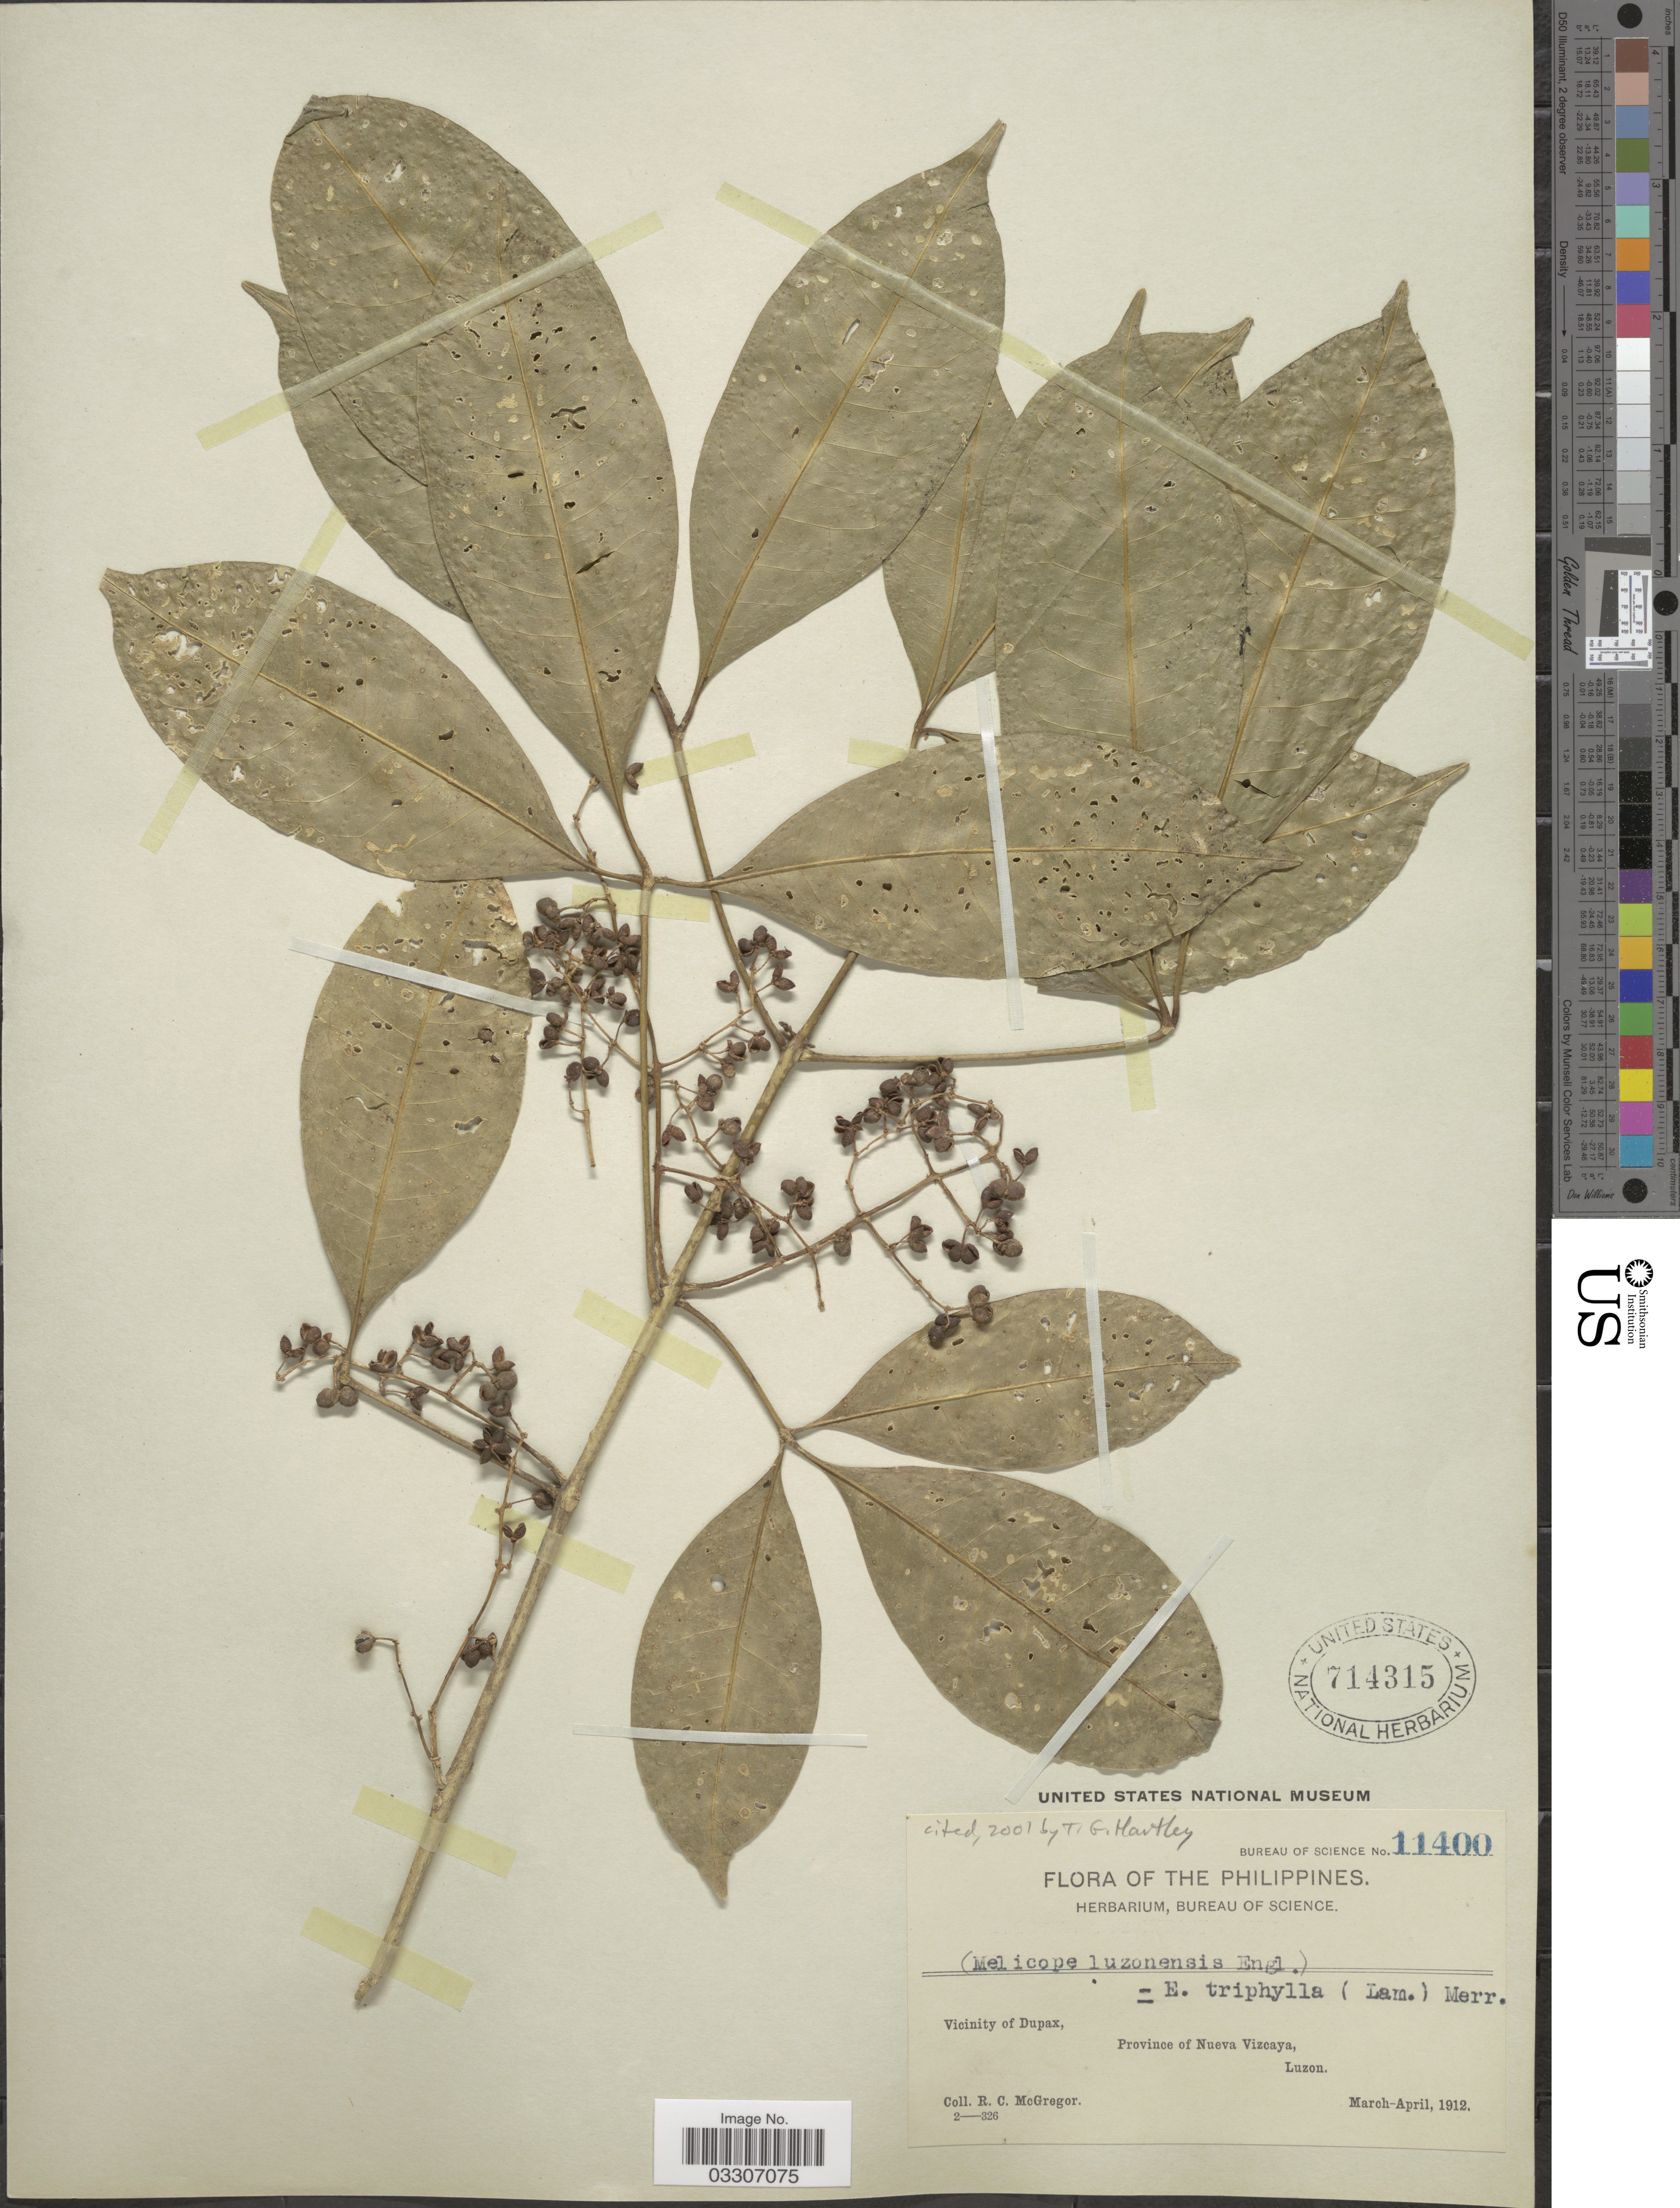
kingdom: Plantae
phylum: Tracheophyta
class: Magnoliopsida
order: Sapindales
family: Rutaceae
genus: Melicope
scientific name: Melicope triphylla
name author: (Lam.) Merr.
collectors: R. C. McGregor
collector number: Bureau of Science 11400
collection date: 1912-03/1912-04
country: Philippines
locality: Vicinity of Dupax, Province of Nueva Vizcaya, Luzon.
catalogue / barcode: US 714315